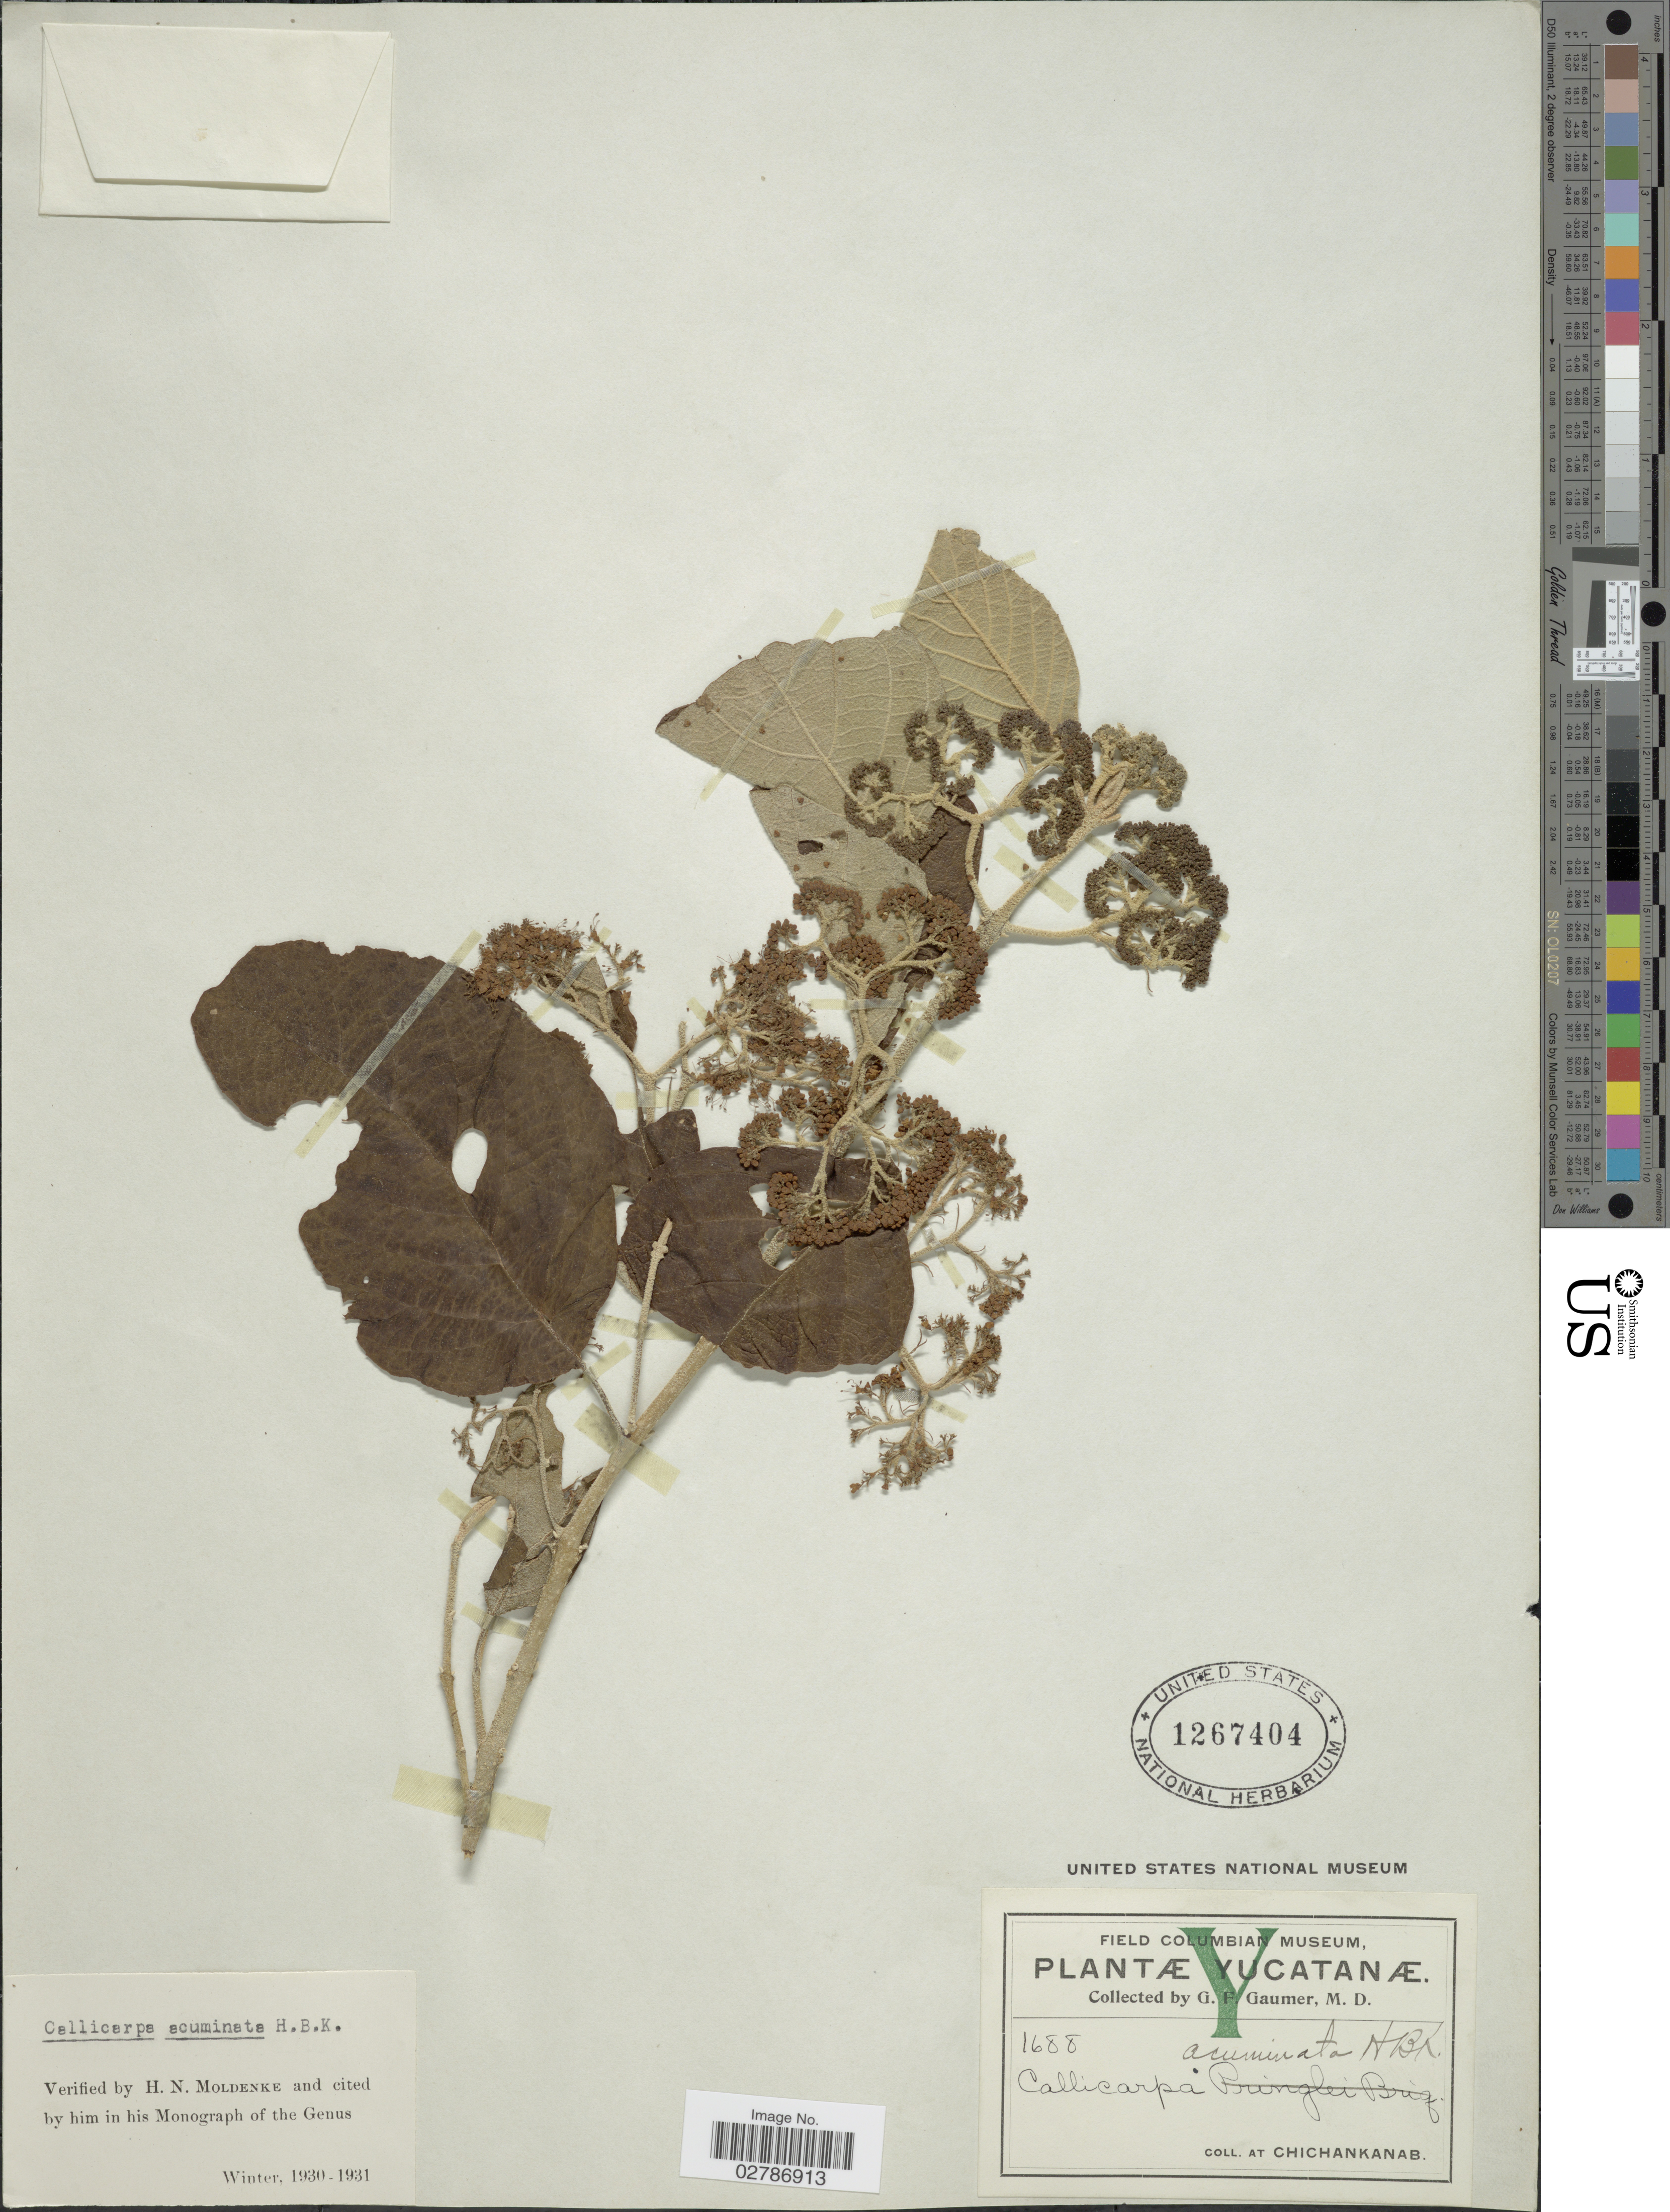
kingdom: Plantae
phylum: Tracheophyta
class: Magnoliopsida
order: Lamiales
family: Lamiaceae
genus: Callicarpa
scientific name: Callicarpa acuminata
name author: Kunth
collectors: G. F. Gaumer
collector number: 1688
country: Mexico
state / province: Yucatán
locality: Chichankanab.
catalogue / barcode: US 1267404